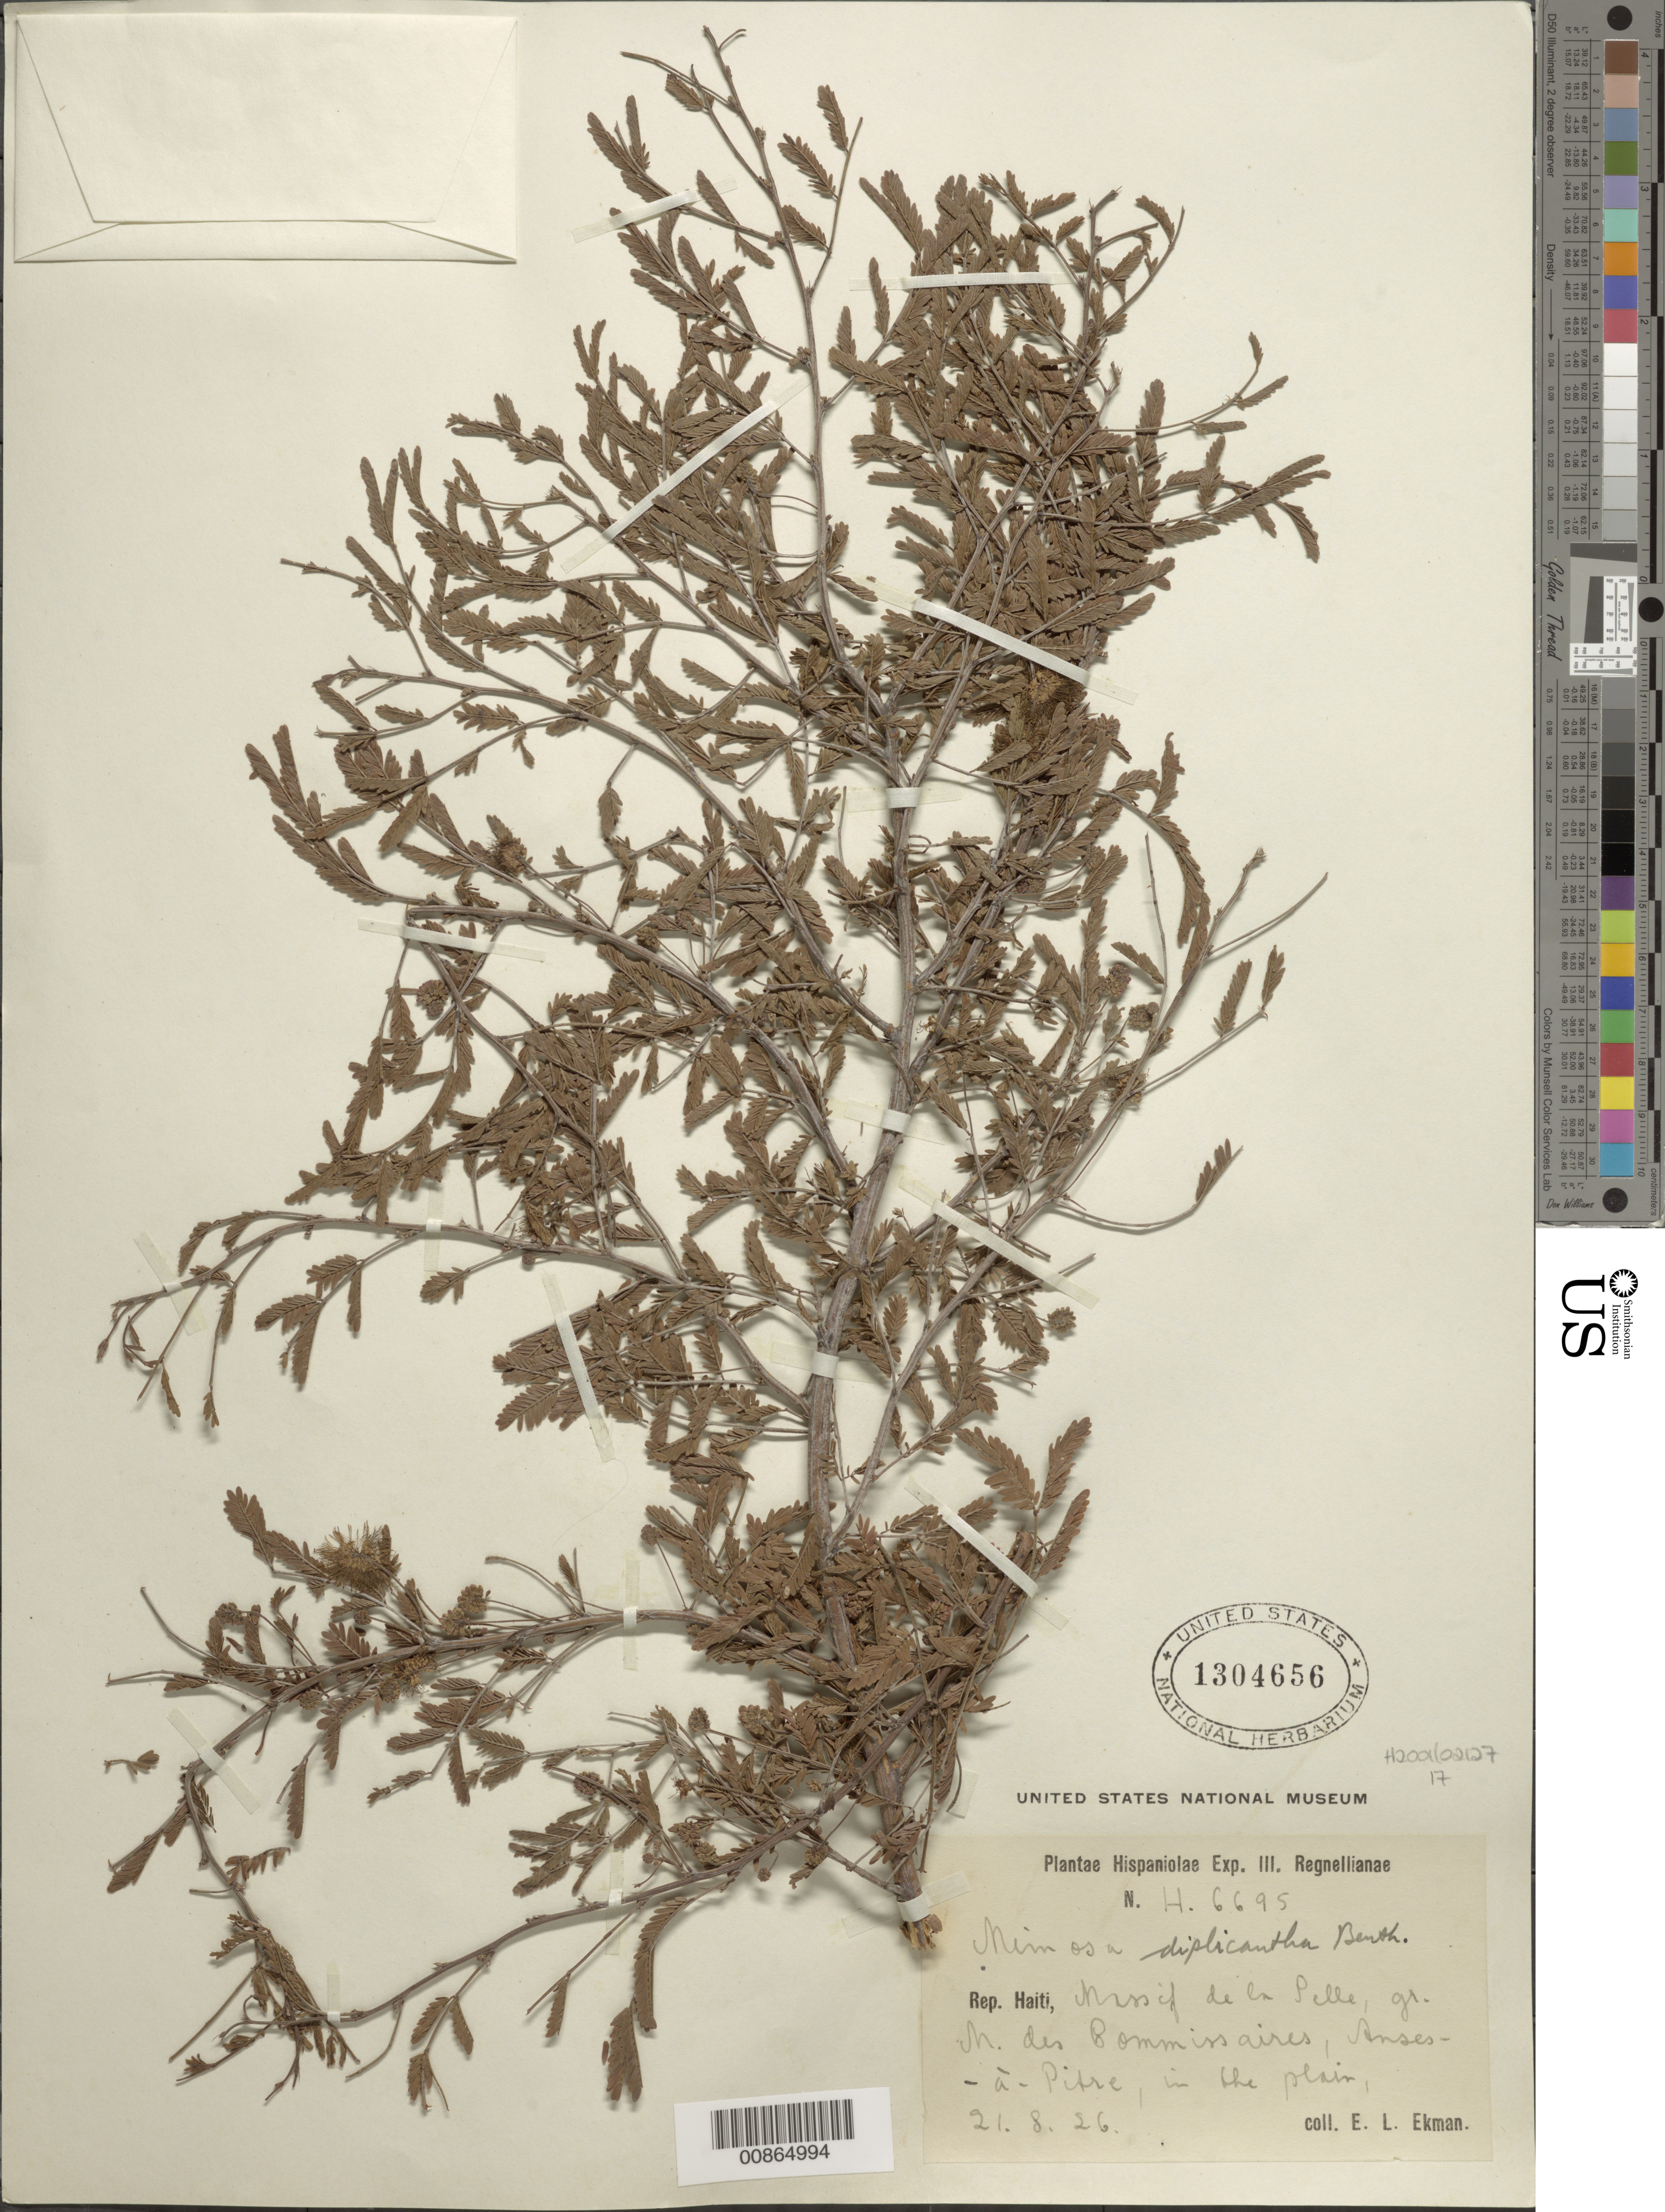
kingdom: Plantae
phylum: Tracheophyta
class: Magnoliopsida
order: Fabales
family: Fabaceae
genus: Mimosa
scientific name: Mimosa diplacantha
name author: Benth.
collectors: E. L. Ekman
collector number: H 6695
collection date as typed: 21 Aug 1926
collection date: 1926-08-21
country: Haiti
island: Hispaniola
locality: Massif de la Selle, gr. M. des Commissaires, Anses- à-Pitre.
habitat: In the plain.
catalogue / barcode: US 1304656